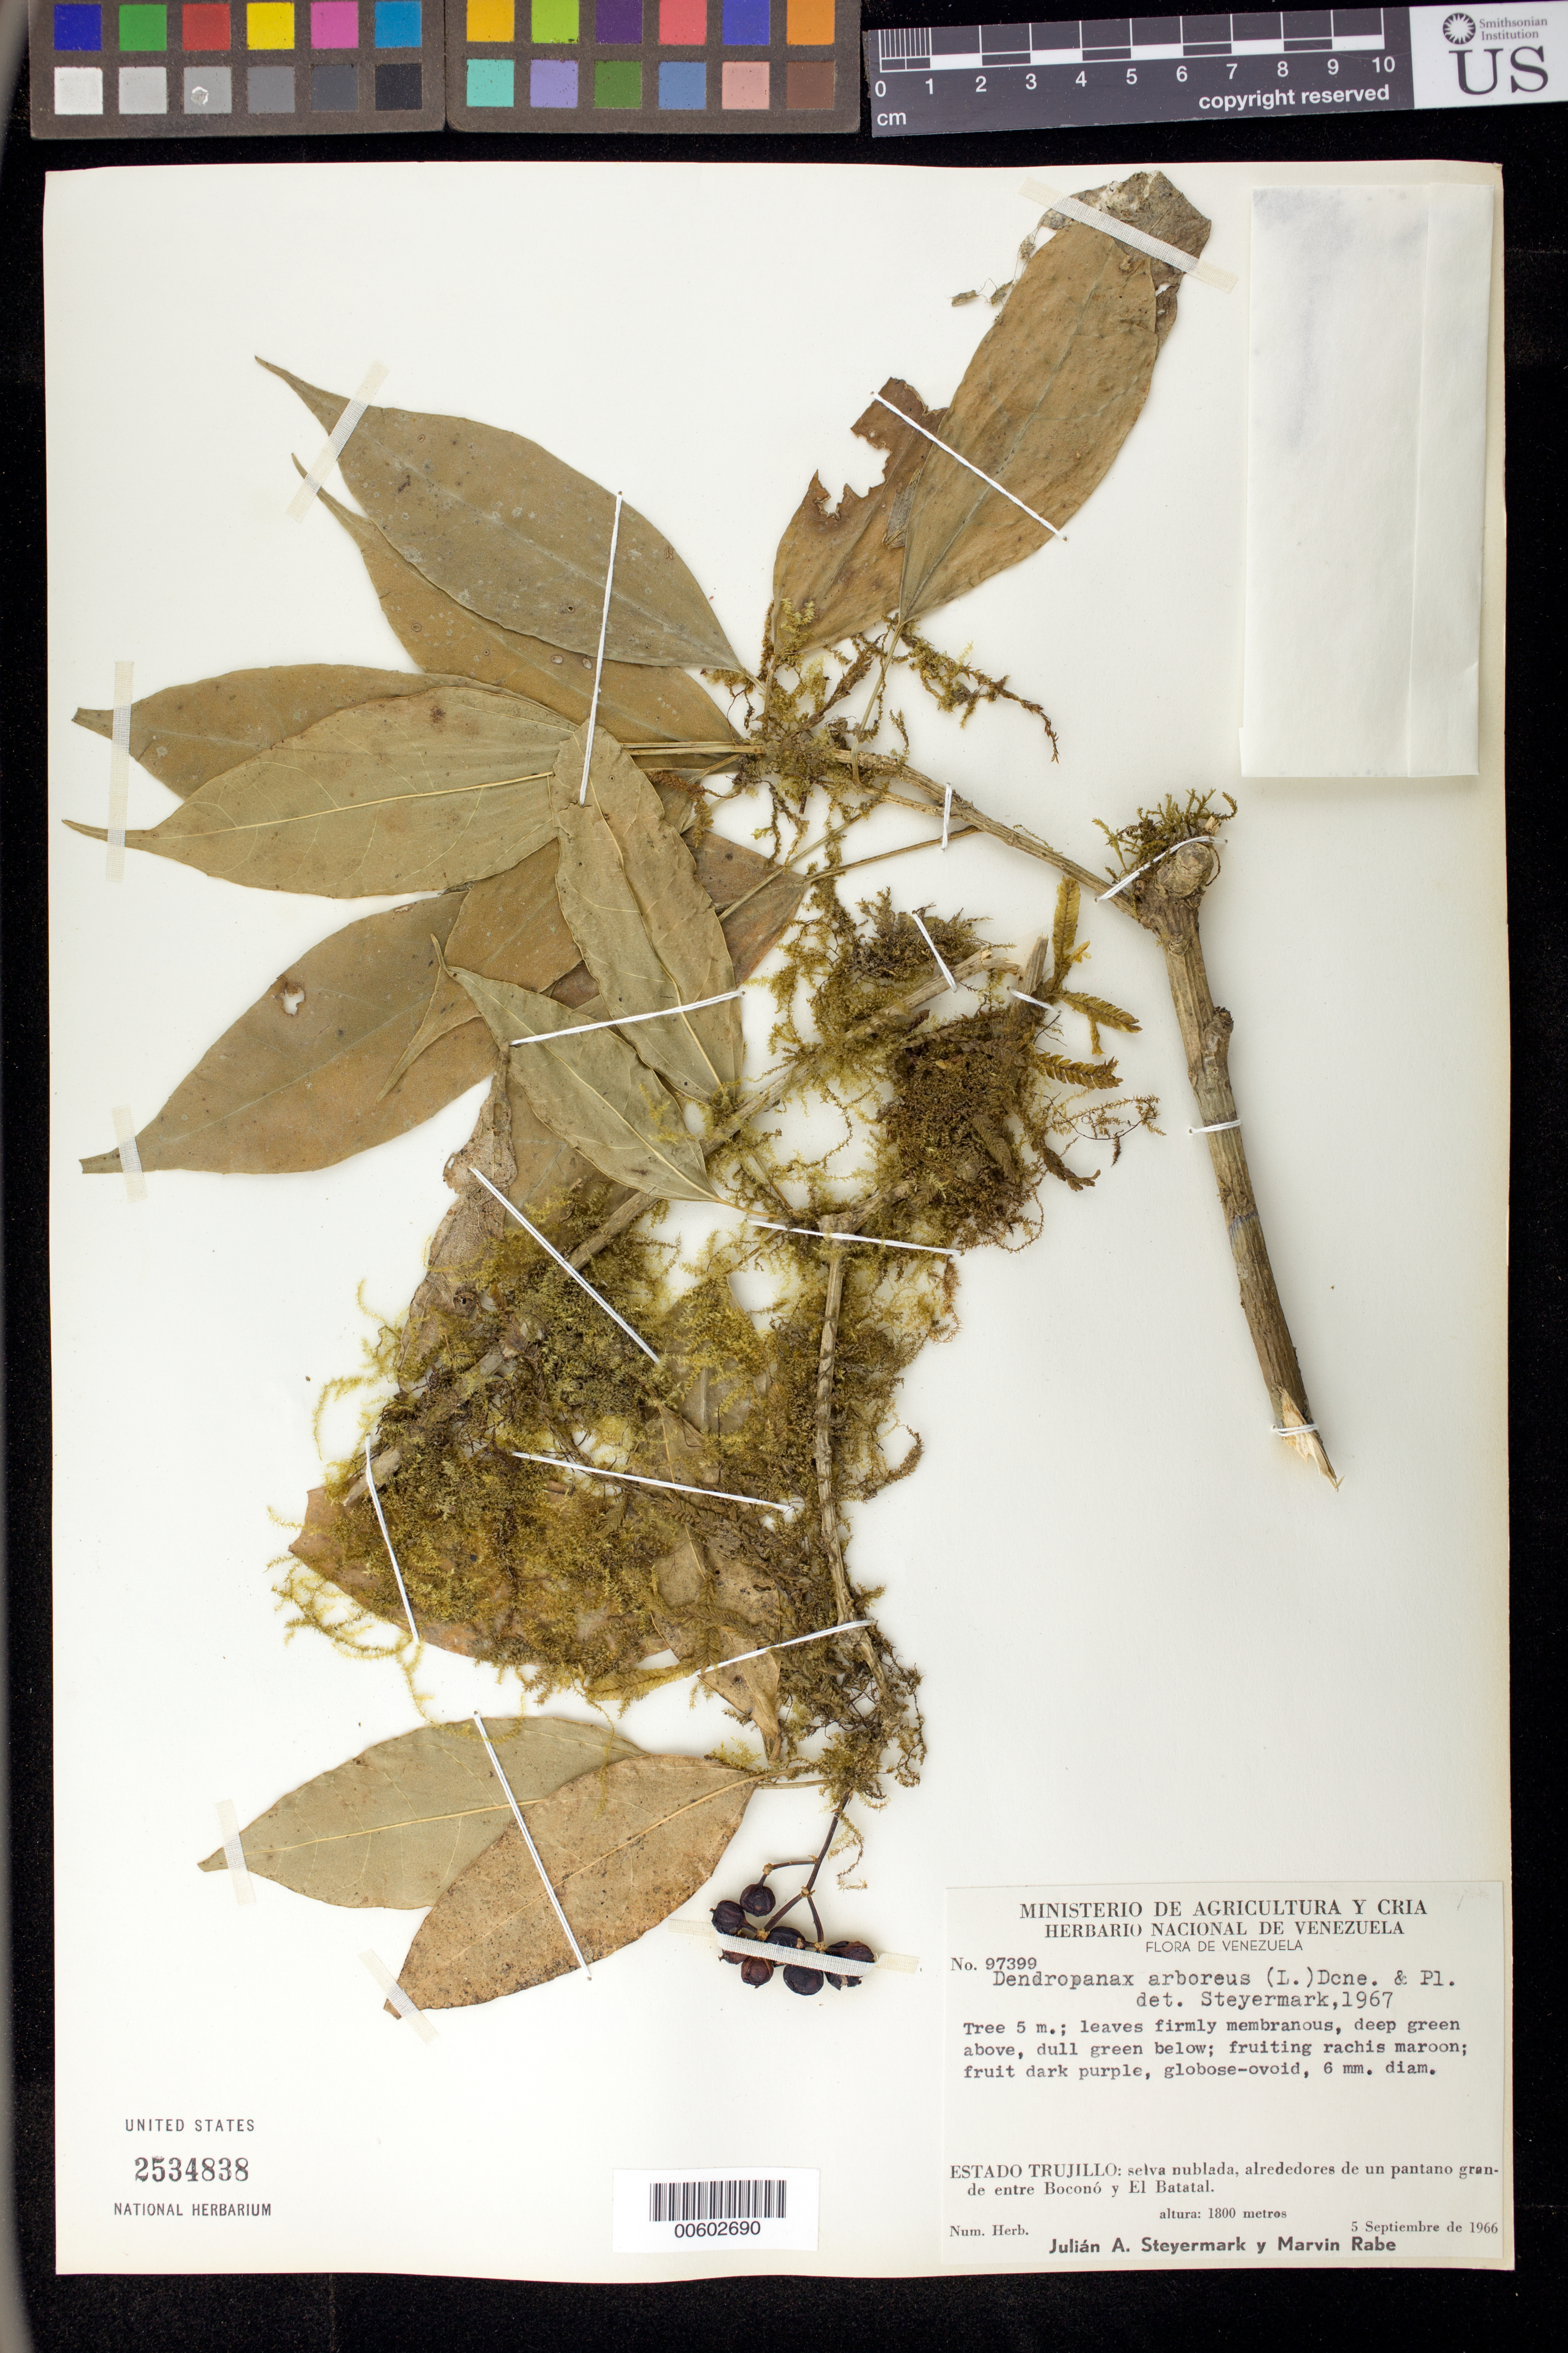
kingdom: Plantae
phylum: Tracheophyta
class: Magnoliopsida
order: Apiales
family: Araliaceae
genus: Dendropanax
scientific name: Dendropanax arboreus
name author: (L.) Decne. & Planch.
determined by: Steyermark, Julian A., (VEN)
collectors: J. Steyermark & M. Rabe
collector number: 97399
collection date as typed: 05 Sep 1966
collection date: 1966-09-05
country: Venezuela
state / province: Trujillo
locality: Alrededores de un pantano grande entre Boconó y El Batatal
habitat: Selva nublada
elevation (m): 1800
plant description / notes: US, VEN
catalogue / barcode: US 2534838